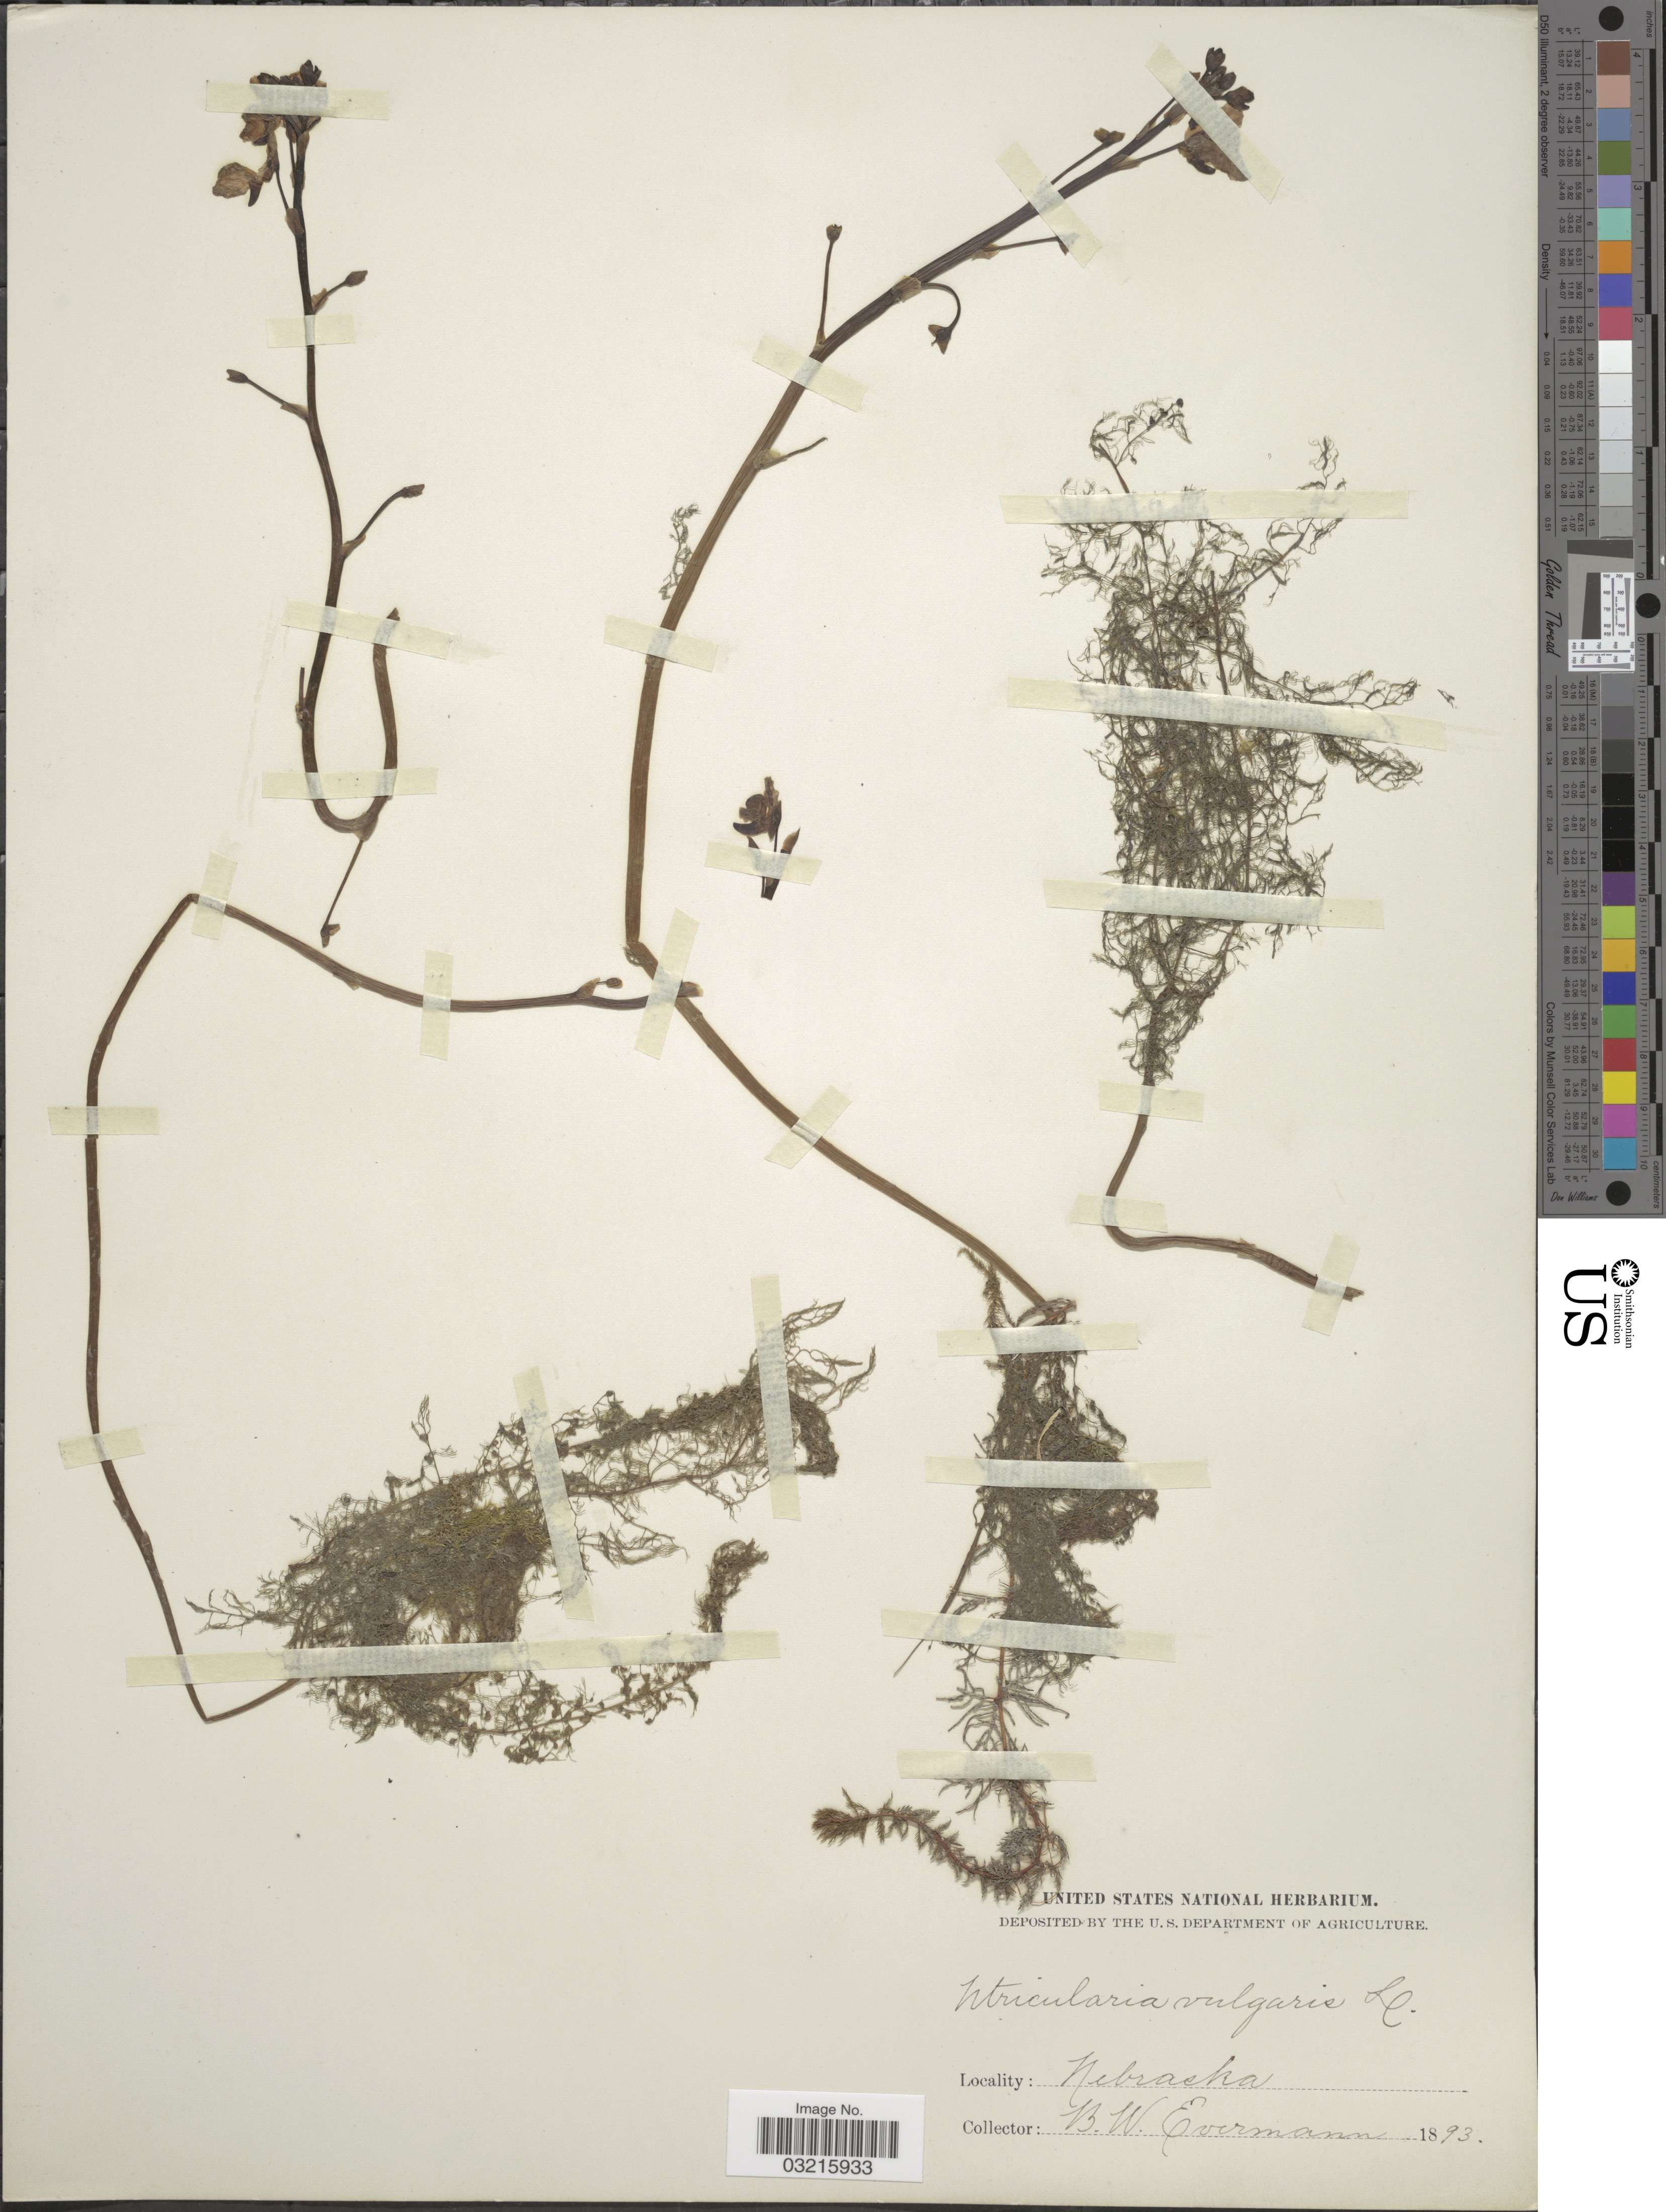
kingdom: Plantae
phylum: Tracheophyta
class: Magnoliopsida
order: Lamiales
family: Lentibulariaceae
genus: Utricularia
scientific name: Utricularia vulgaris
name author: L.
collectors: B. W. Evermann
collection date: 1893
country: United States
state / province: Nebraska